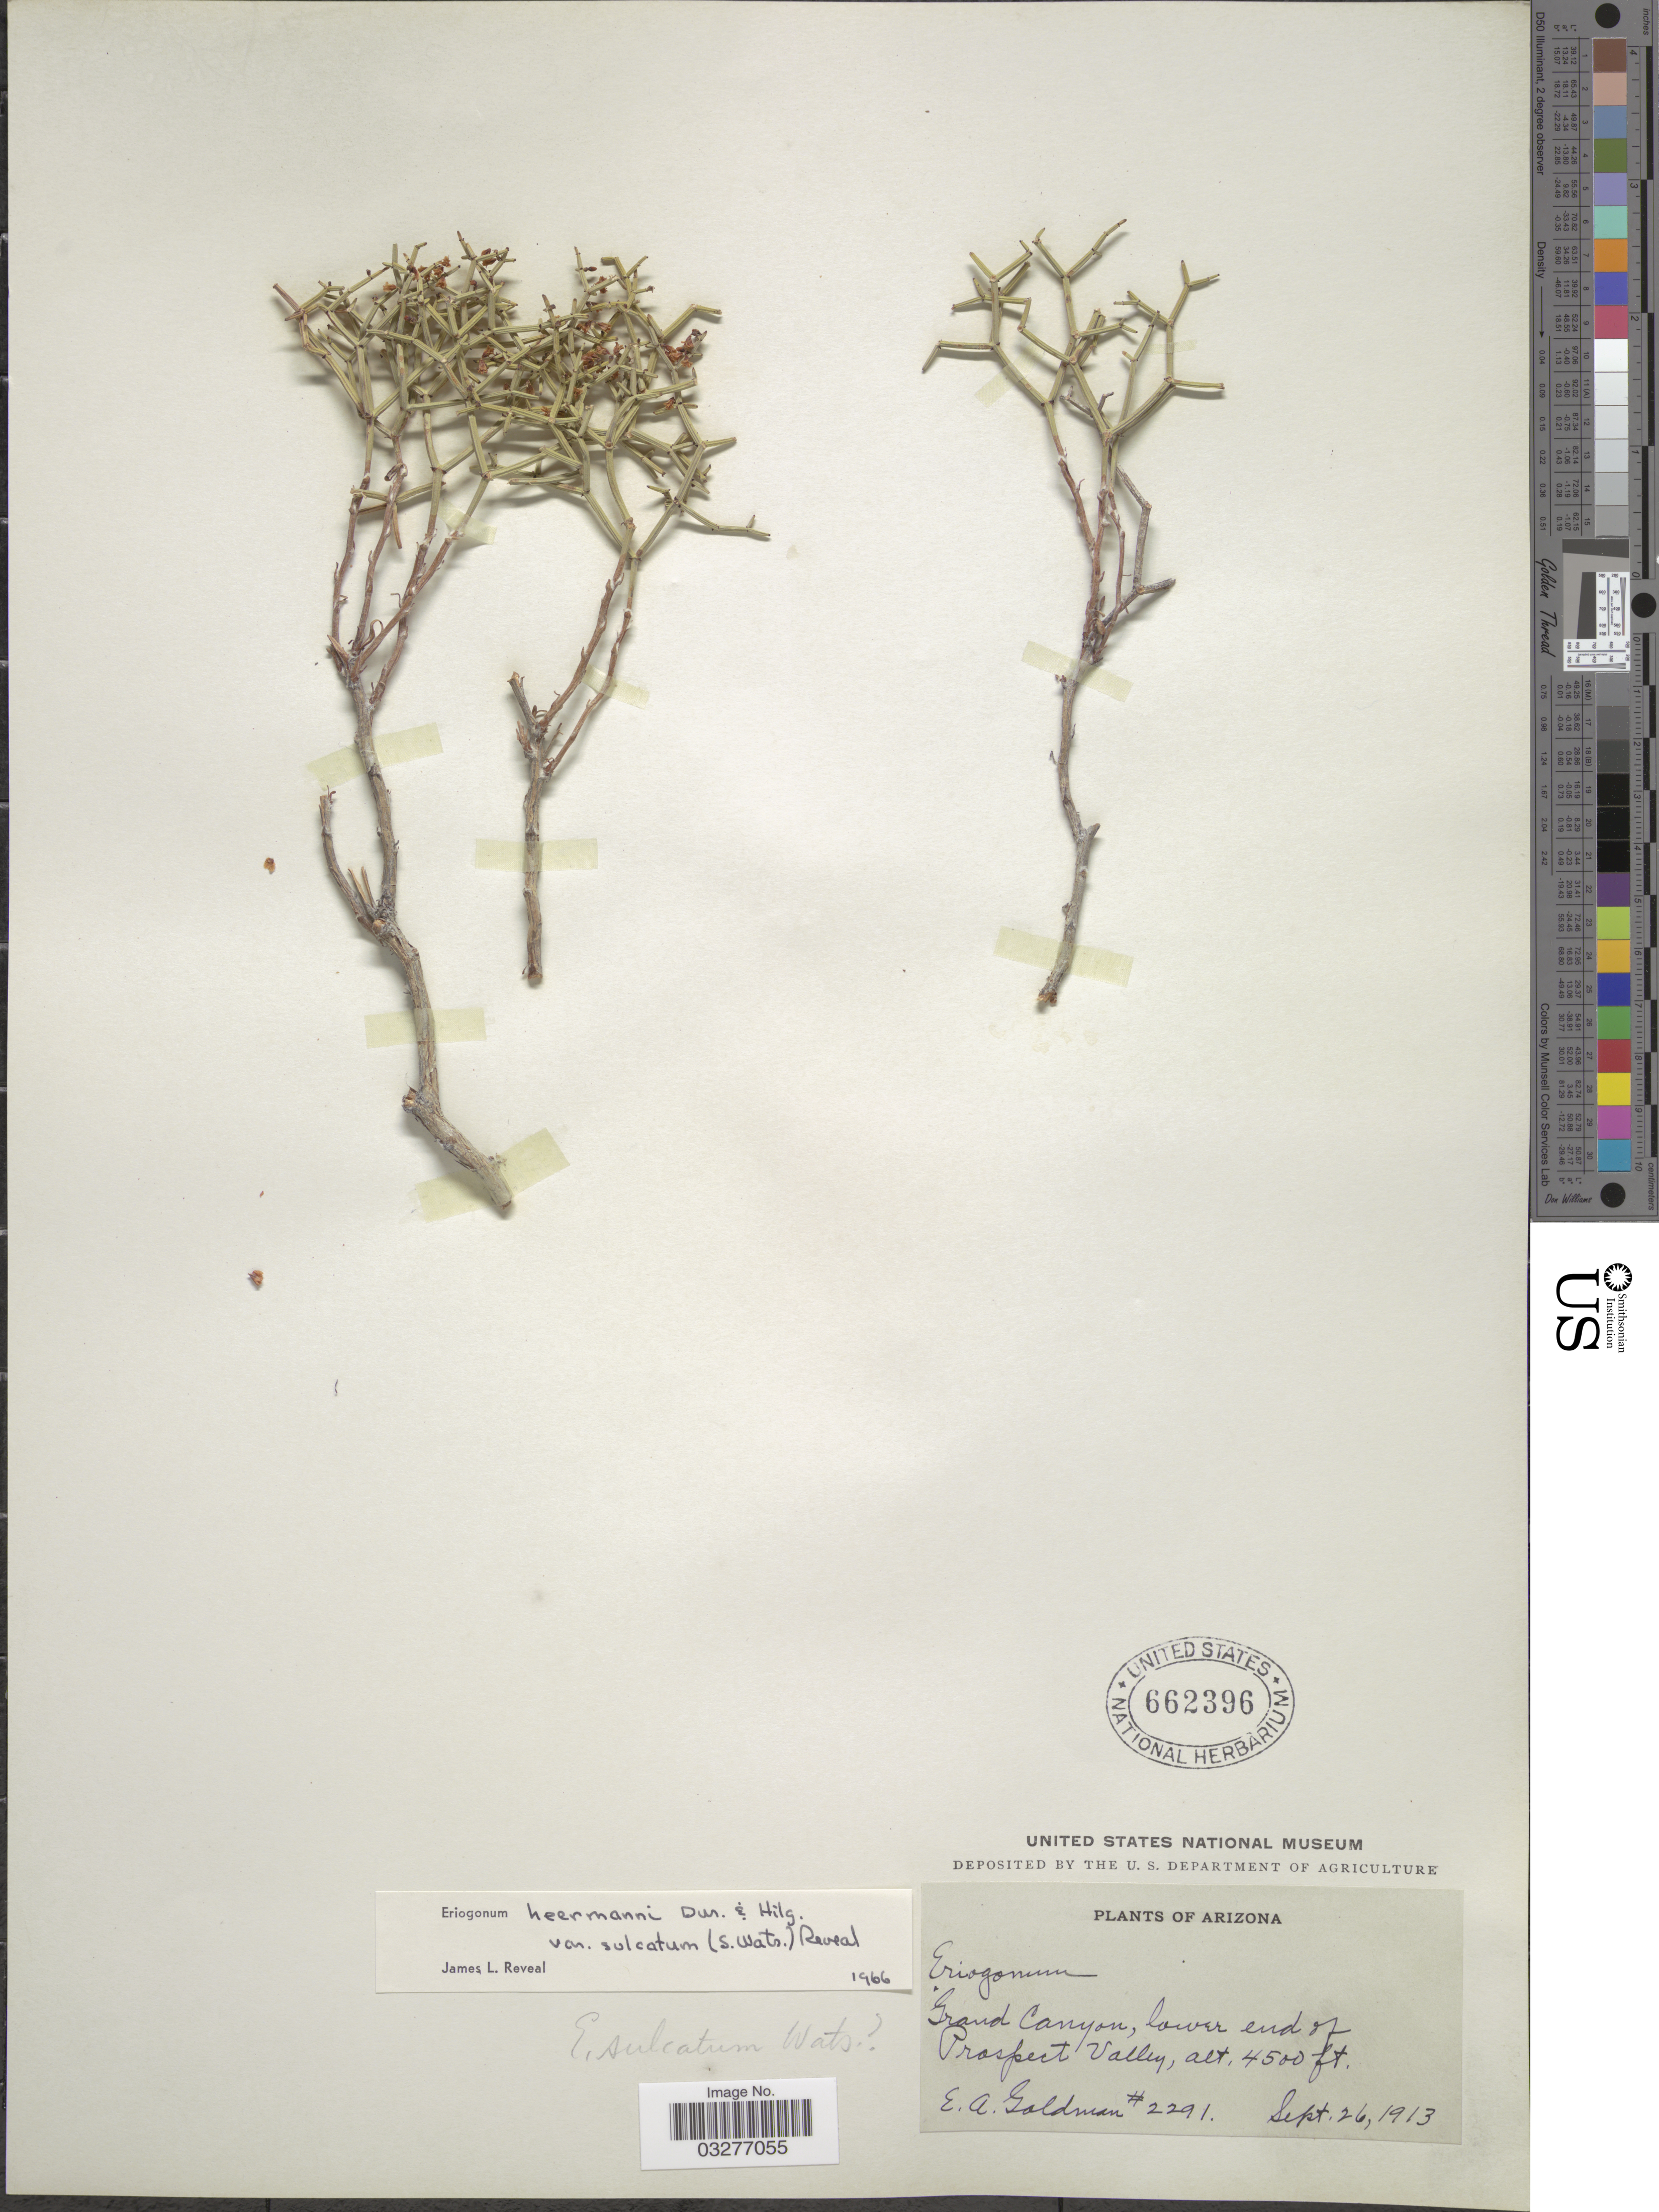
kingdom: Plantae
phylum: Tracheophyta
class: Magnoliopsida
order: Caryophyllales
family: Polygonaceae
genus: Eriogonum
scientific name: Eriogonum heermannii var. sulcatum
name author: (S. Watson) Munz & Reveal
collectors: E. A. Goldman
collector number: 2291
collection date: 1913-09-26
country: United States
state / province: Arizona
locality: Grand Canyon, lower end of Prospect Valley.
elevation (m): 1372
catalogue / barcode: US 662396